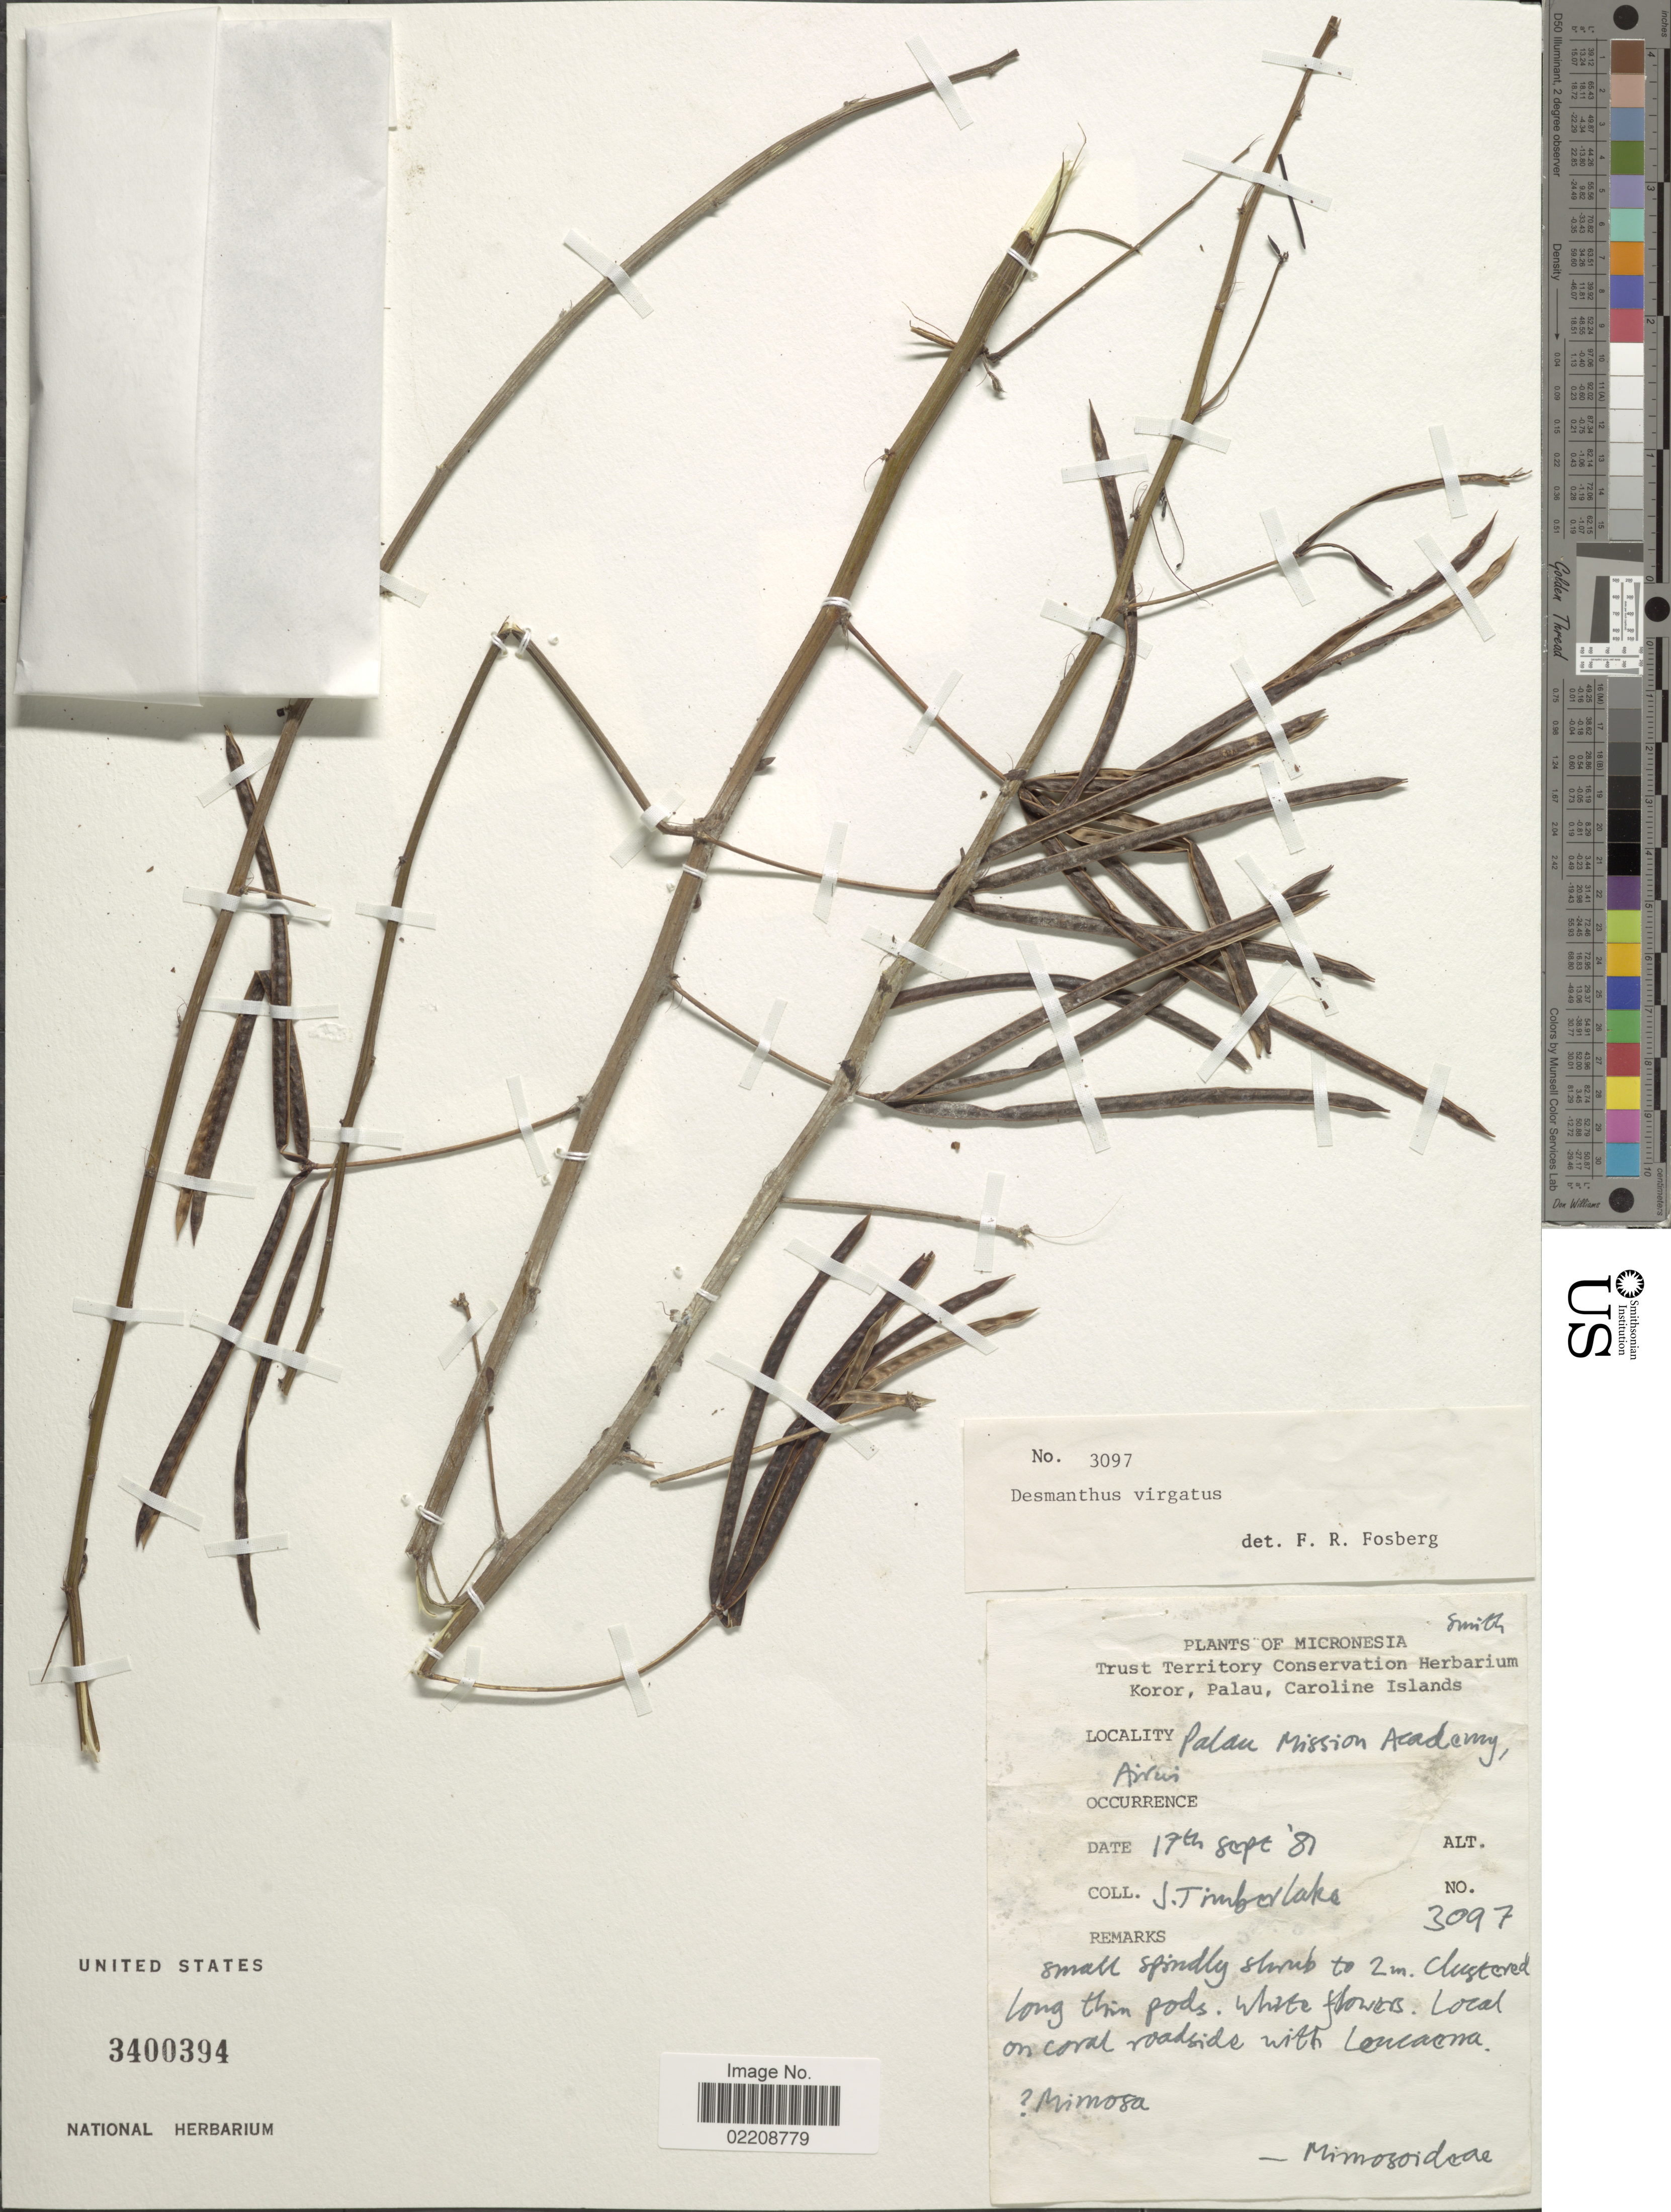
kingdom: Plantae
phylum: Tracheophyta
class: Magnoliopsida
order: Fabales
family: Fabaceae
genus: Desmanthus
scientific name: Desmanthus pernambucanus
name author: (L.) Thell.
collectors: J. Timberlake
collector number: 3097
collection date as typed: Transcribed d/m/y: 17/9/81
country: Micronesia, Federated States of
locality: Micronesia, Palau Mission Academy, Airai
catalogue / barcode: US 3400394